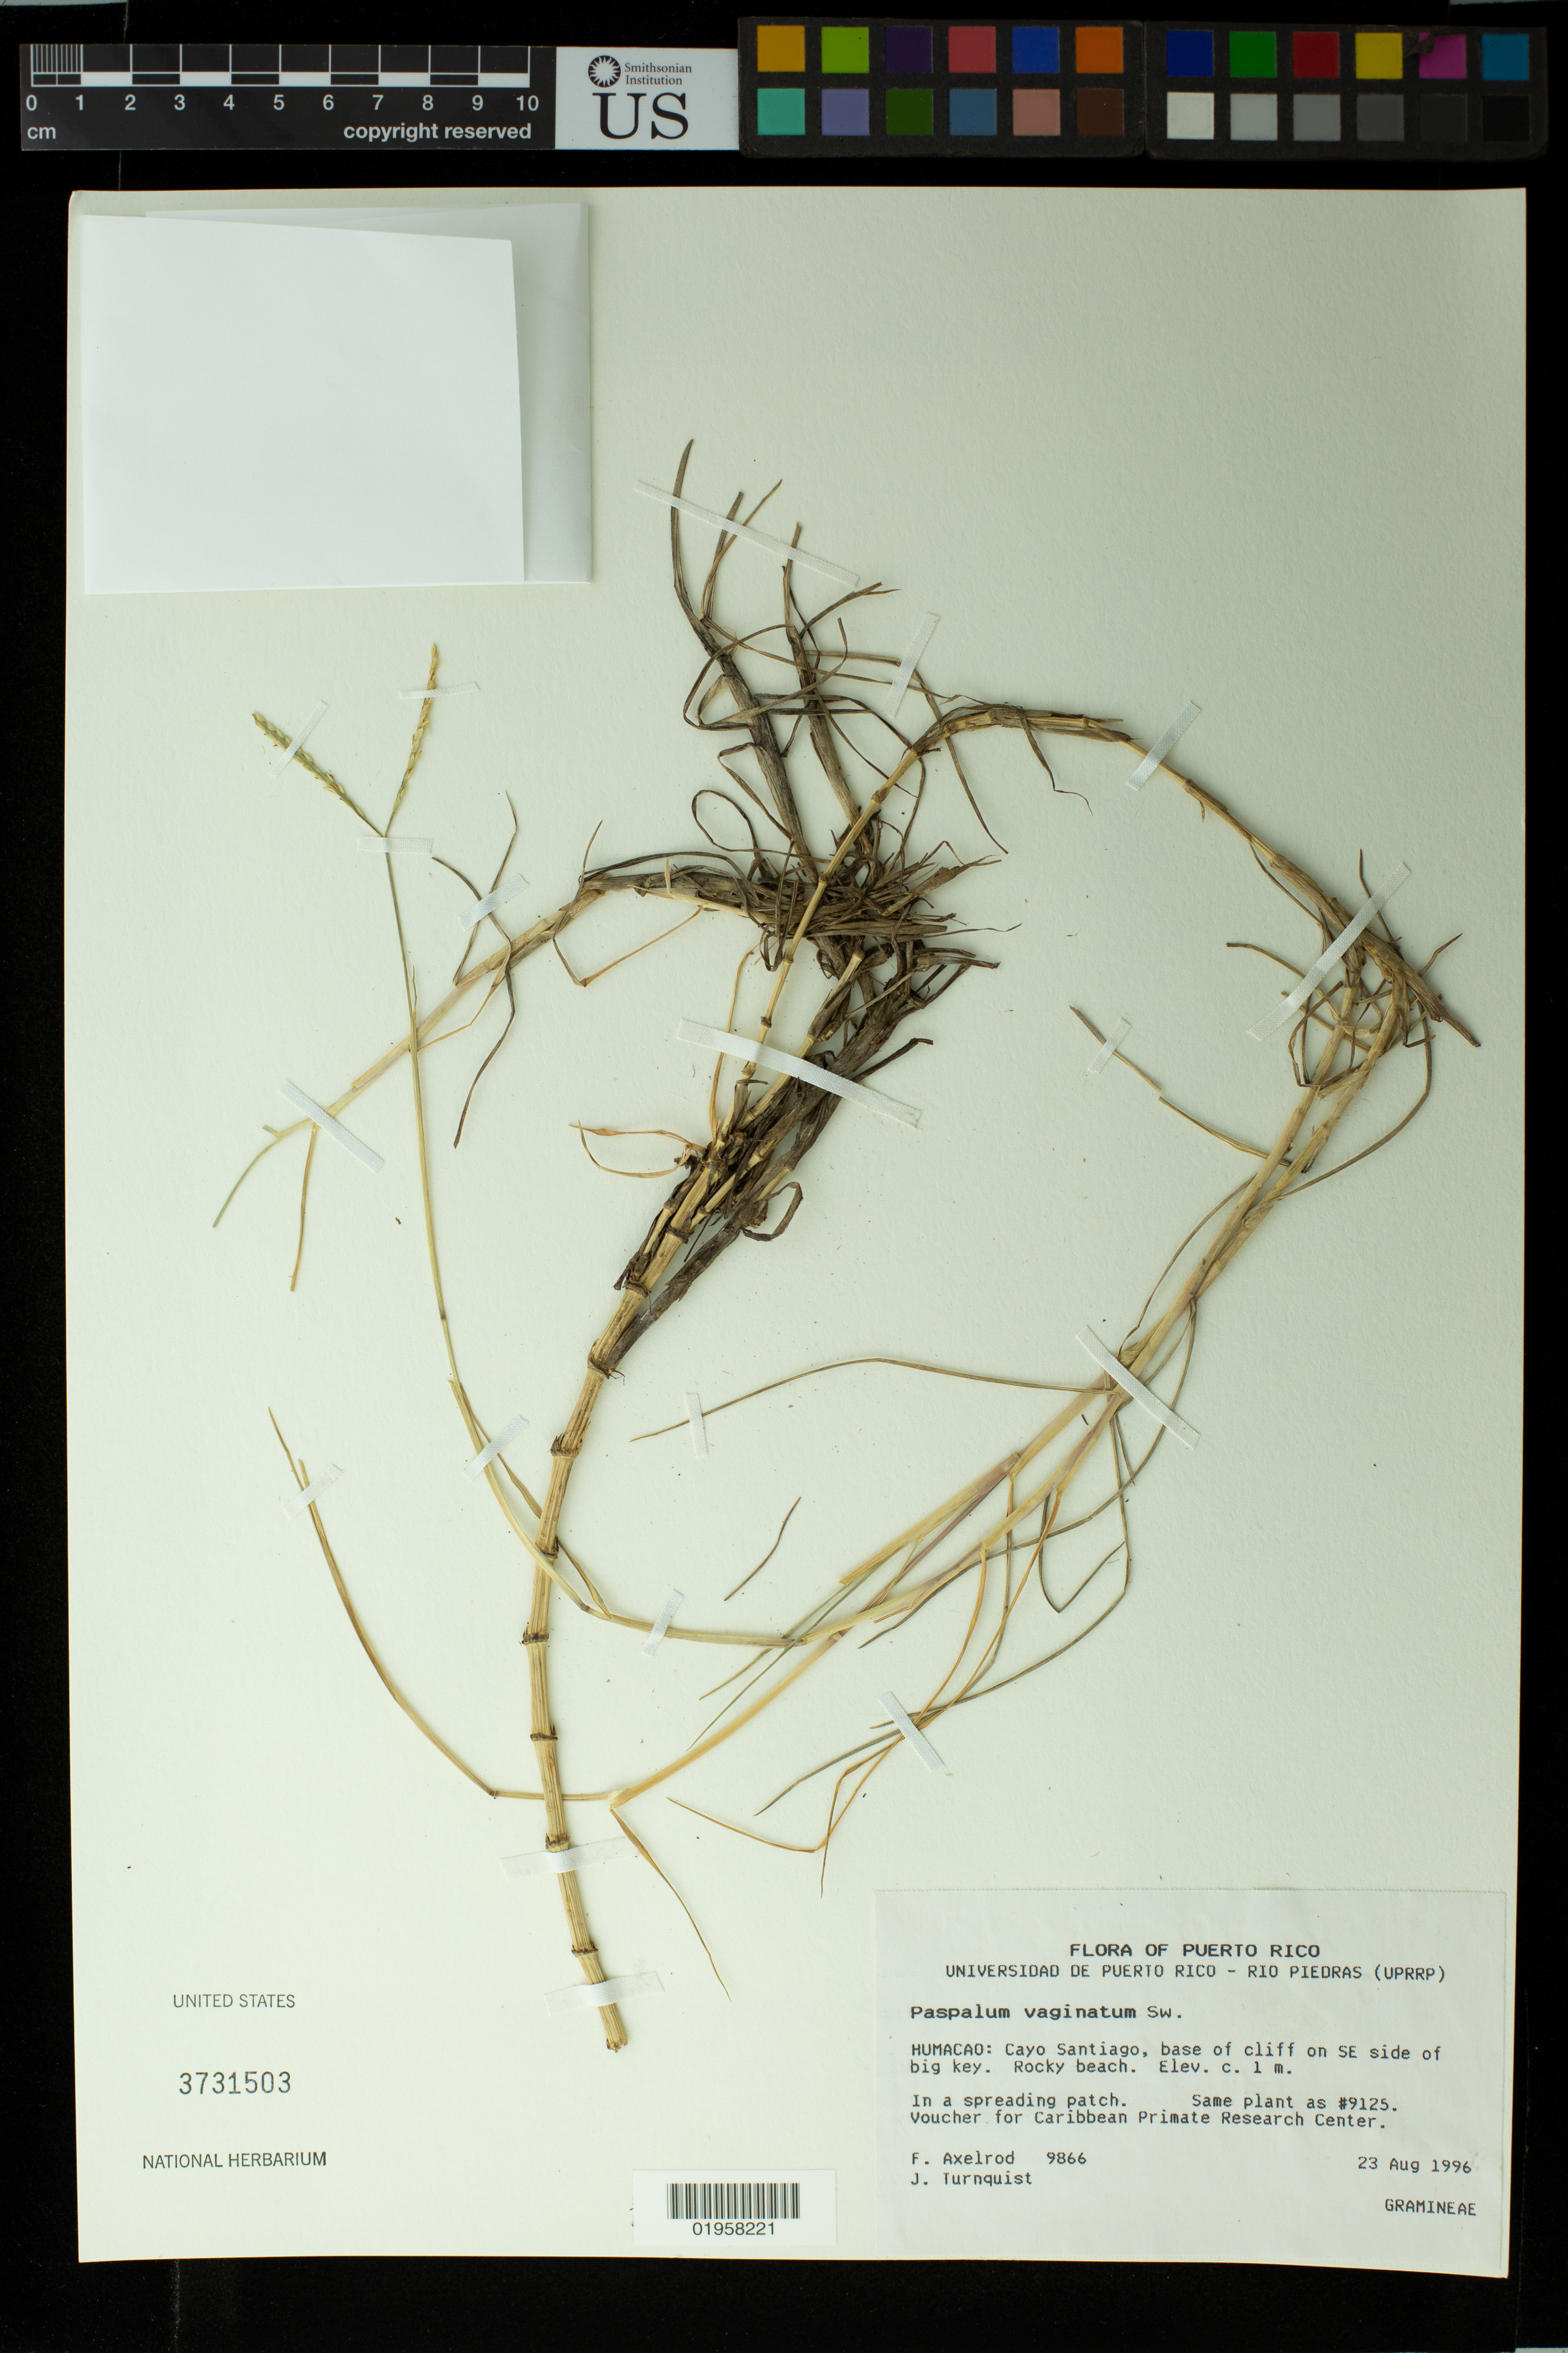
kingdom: Plantae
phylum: Tracheophyta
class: Liliopsida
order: Poales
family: Poaceae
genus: Paspalum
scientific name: Paspalum vaginatum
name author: Sw.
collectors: F. S. Axelrod & J. Turnquist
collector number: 9866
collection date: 1996-08-23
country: Puerto Rico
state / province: Humacao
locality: Cayo Santiago, base of cliff on SE side of big key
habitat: Rocky beach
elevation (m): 1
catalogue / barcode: US 3731503